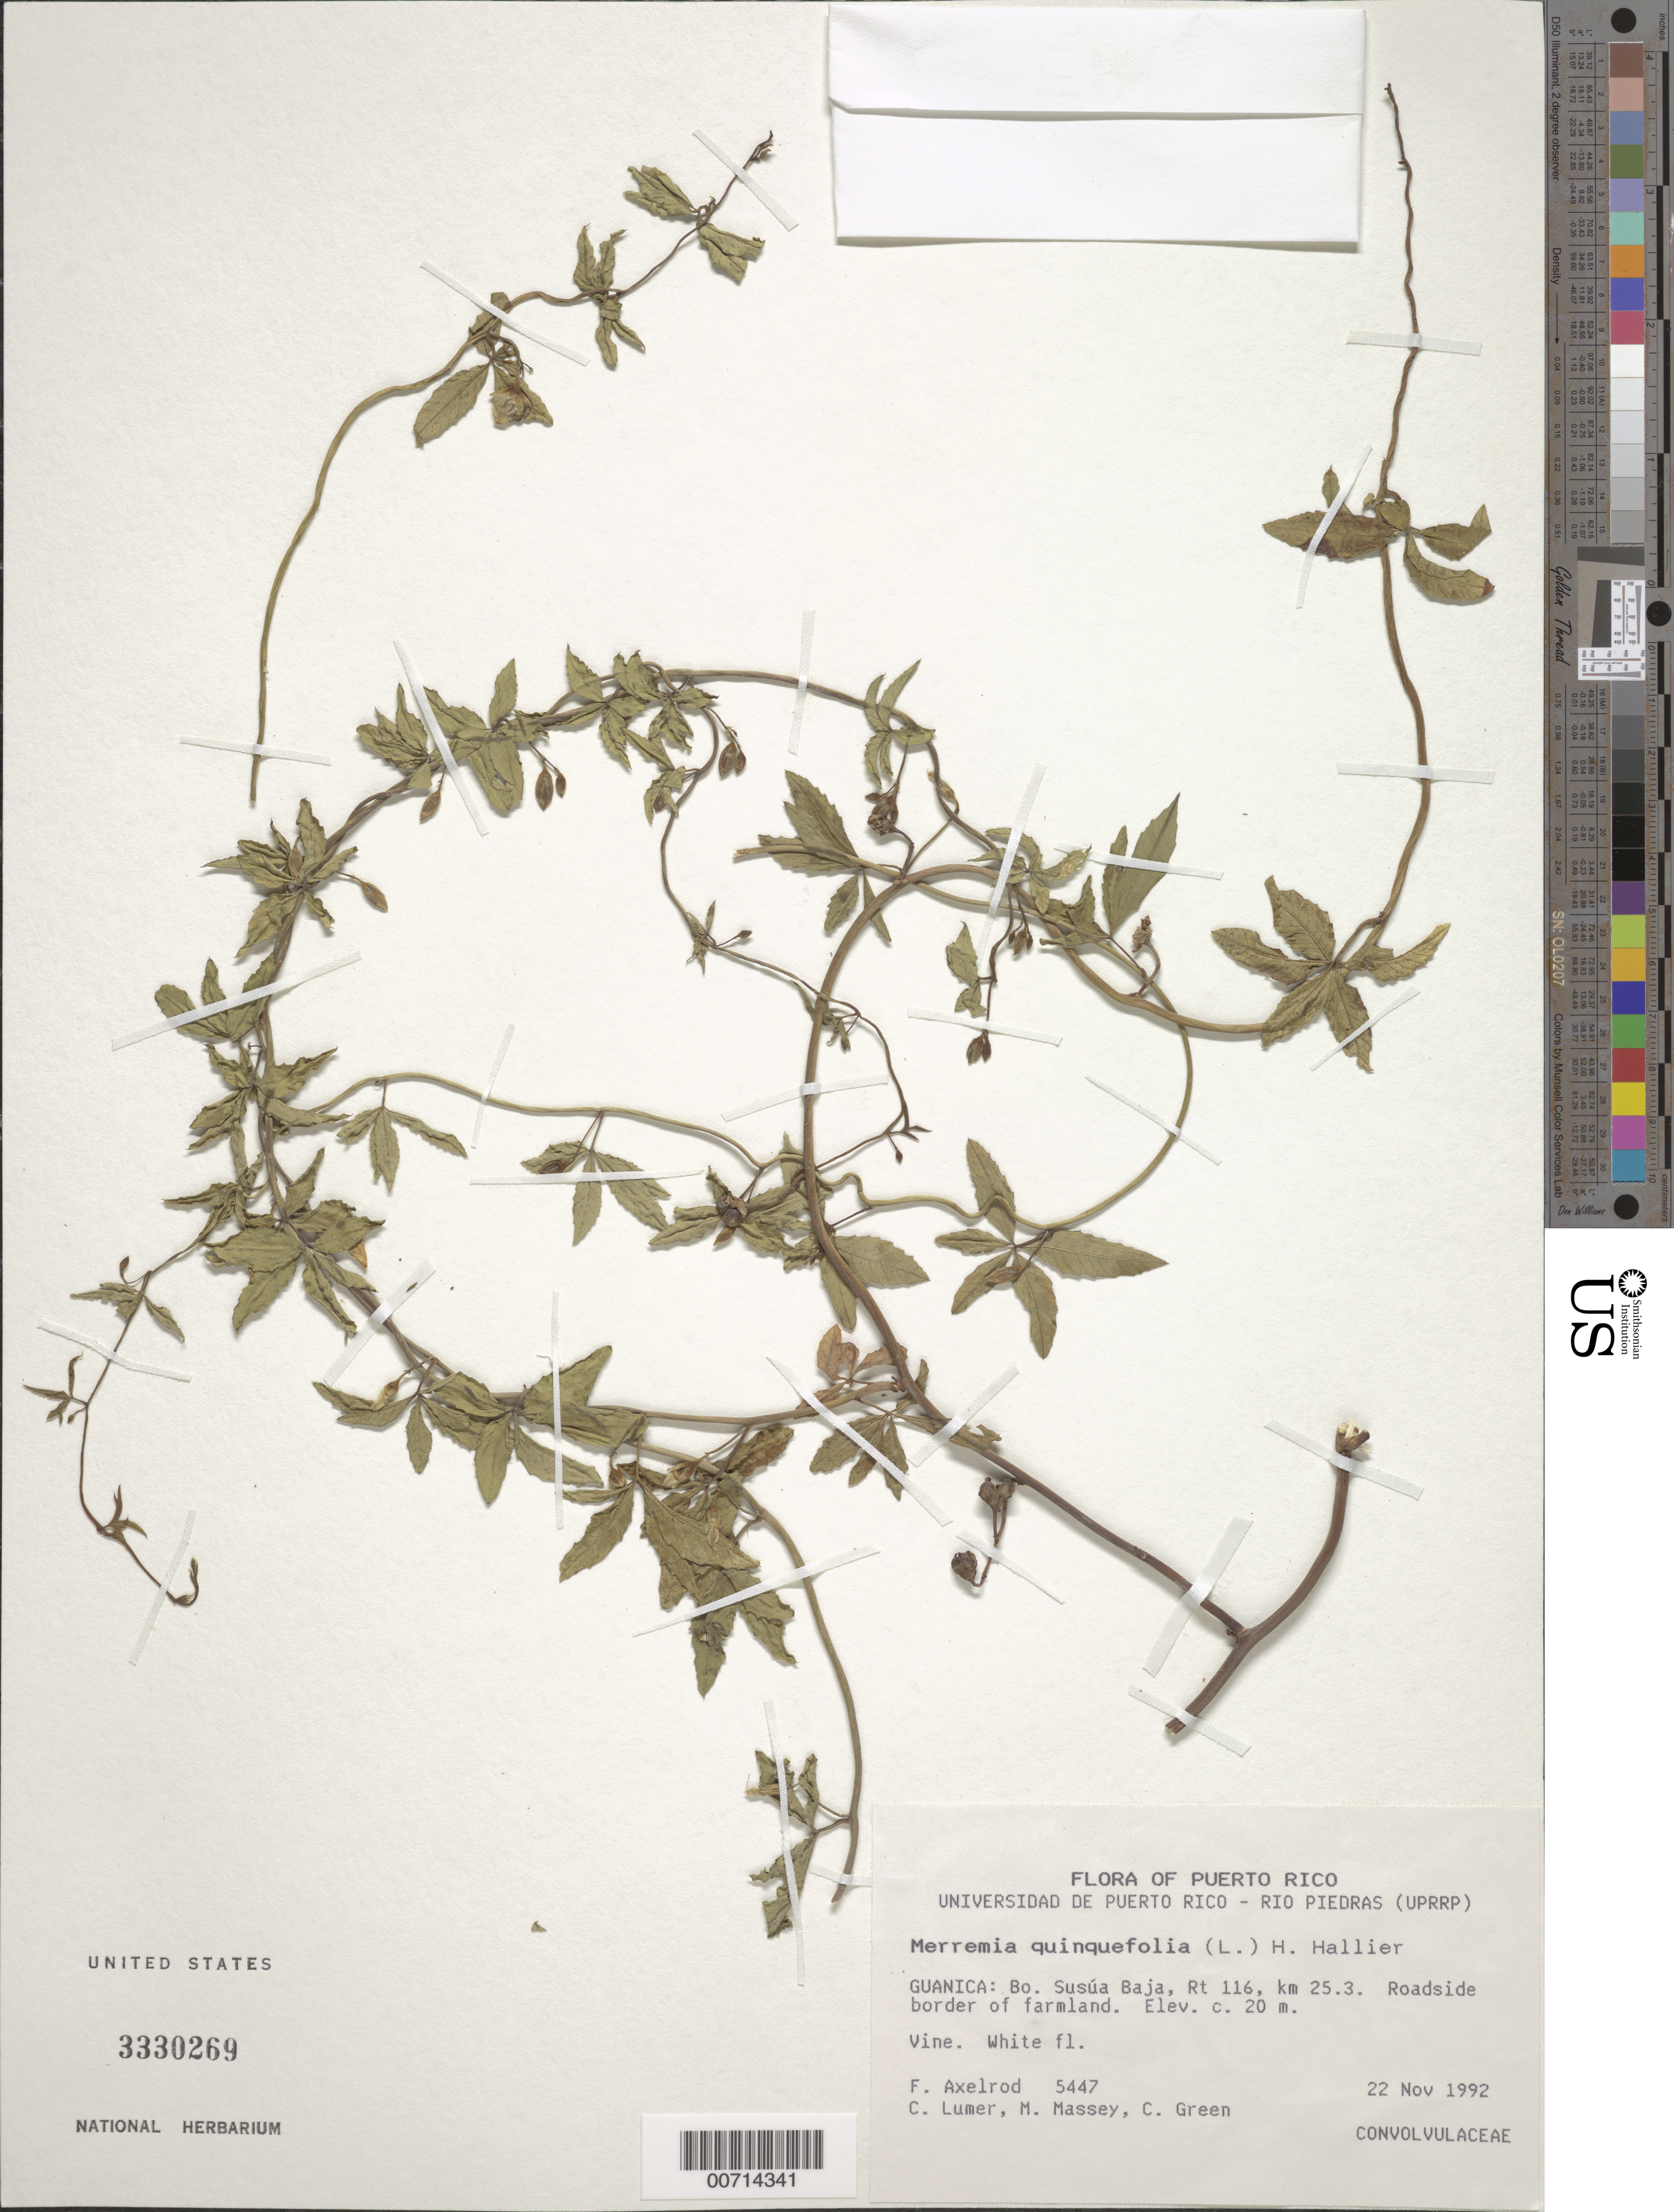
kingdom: Plantae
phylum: Tracheophyta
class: Magnoliopsida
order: Solanales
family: Convolvulaceae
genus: Distimake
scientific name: Distimake quinquefolius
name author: (L.) A. R. Simões & Staples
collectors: F. S. Axelrod, C. Lumer, M. Massey & C. Green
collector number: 5447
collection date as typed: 22 Nov 1992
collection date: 1992-11-22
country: Puerto Rico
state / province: Guánica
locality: Guanica: Bo. Susúa Baja, rte 116, km 25.3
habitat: Roadside border of farmland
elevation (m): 20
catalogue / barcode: US 3330269